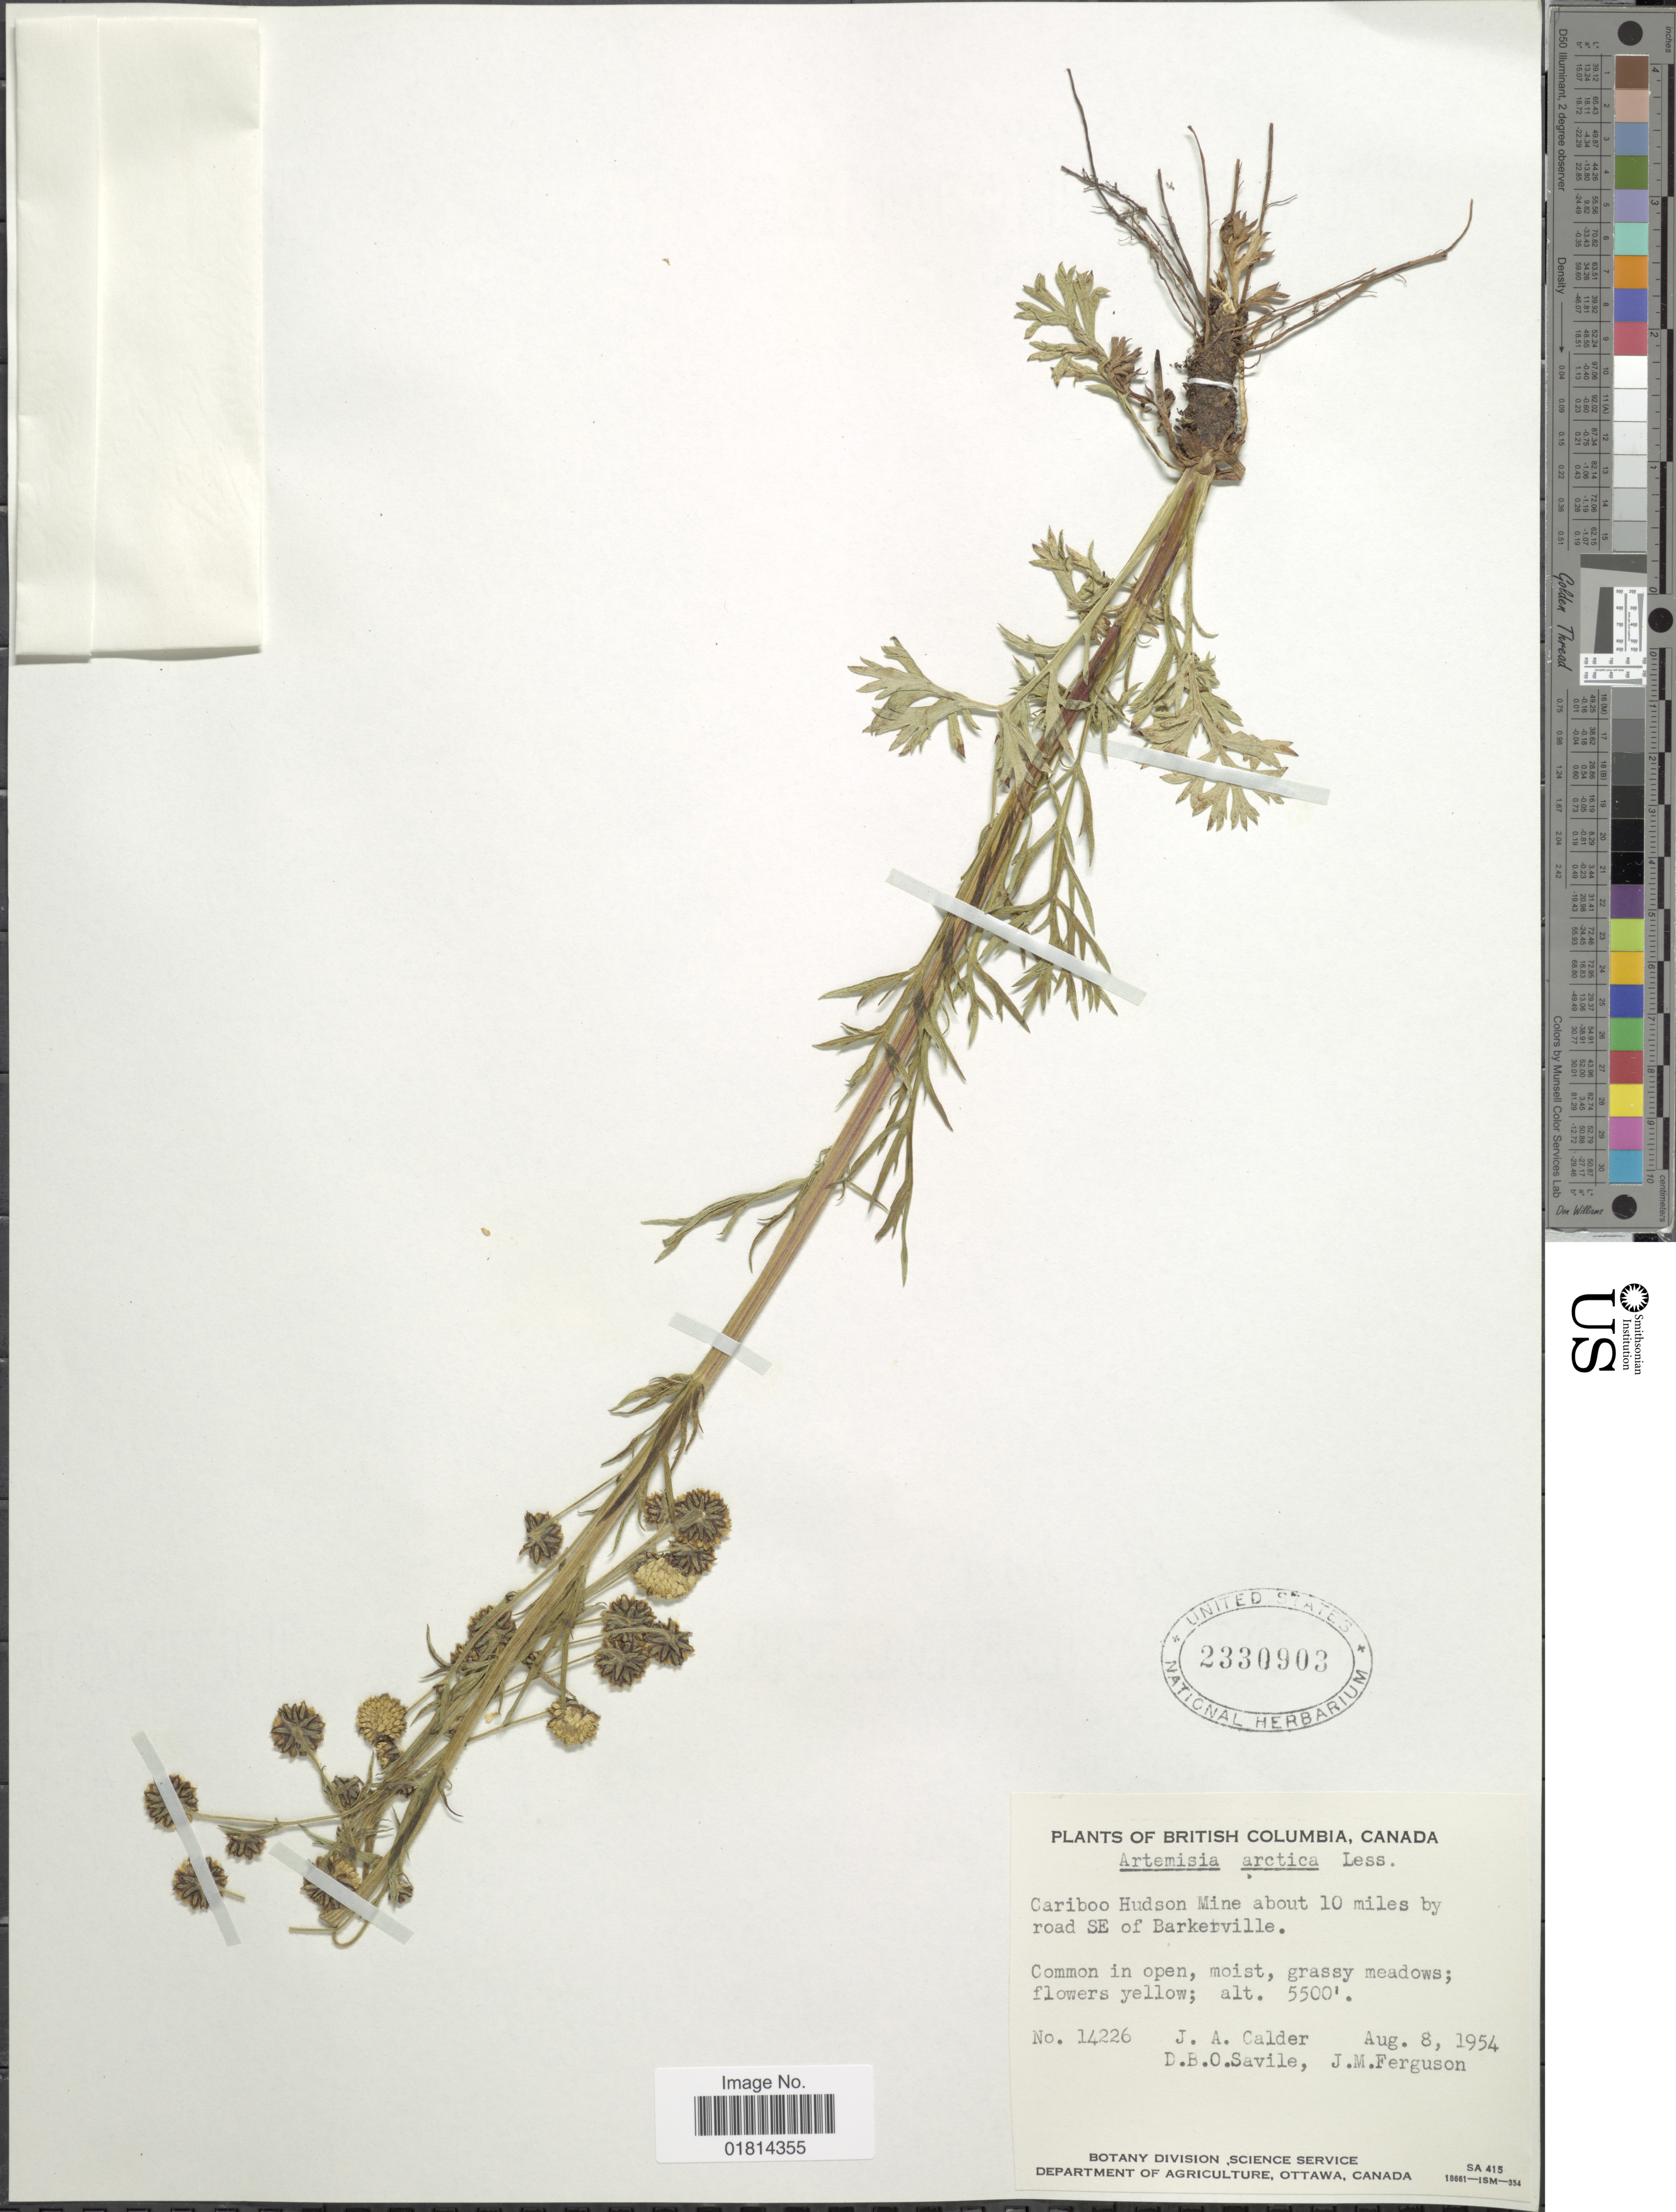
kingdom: Plantae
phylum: Tracheophyta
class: Magnoliopsida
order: Asterales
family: Asteraceae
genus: Artemisia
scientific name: Artemisia arctica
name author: Less.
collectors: J. A. Calder, D. Savile & J. M. Ferguson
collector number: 14226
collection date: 1954-08-08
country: Canada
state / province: British Columbia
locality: Cariboo Hudson Mine about 10 miles by road SE of Barkerville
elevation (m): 1676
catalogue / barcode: US 2330903